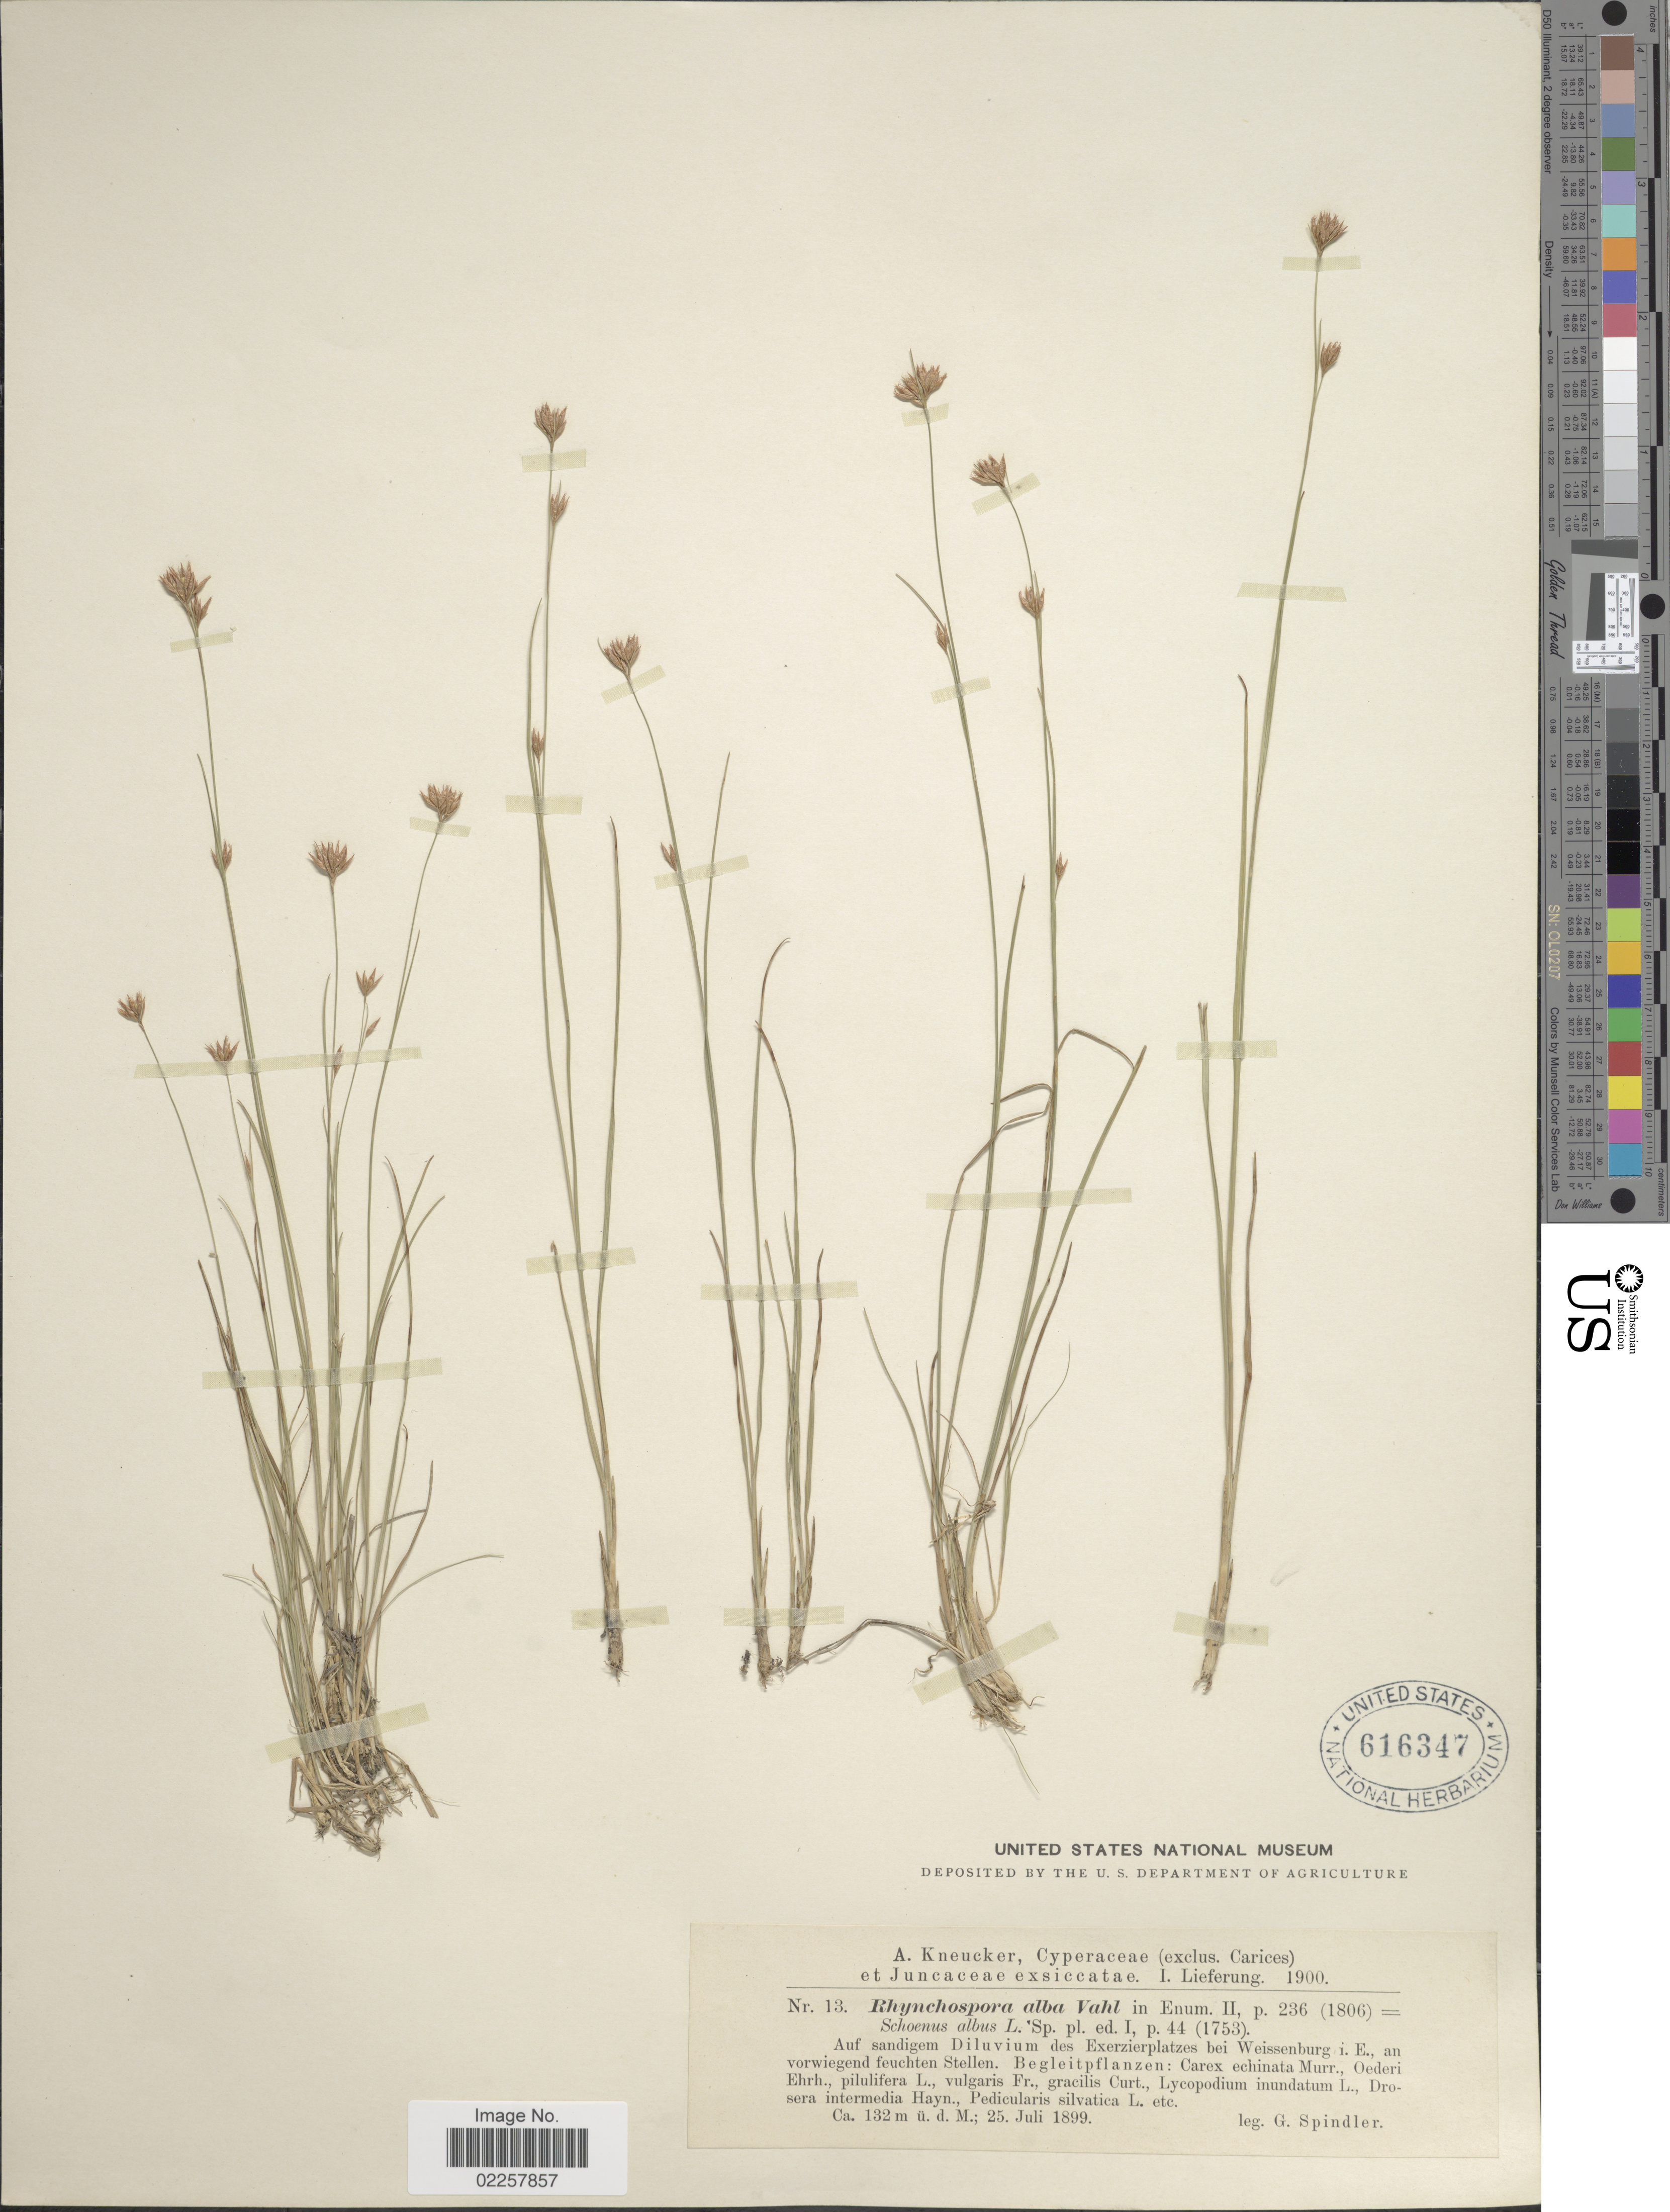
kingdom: Plantae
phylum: Tracheophyta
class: Liliopsida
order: Poales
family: Cyperaceae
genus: Rhynchospora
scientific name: Rhynchospora alba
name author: (L.) Vahl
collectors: G. Spindler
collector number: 13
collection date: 1899-07-25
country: Germany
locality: Auf sandigem Diluvium des Exerzierplatzes bei Weissenburg i. E., an vorwiegend feuchte Stellen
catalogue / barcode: US 616347